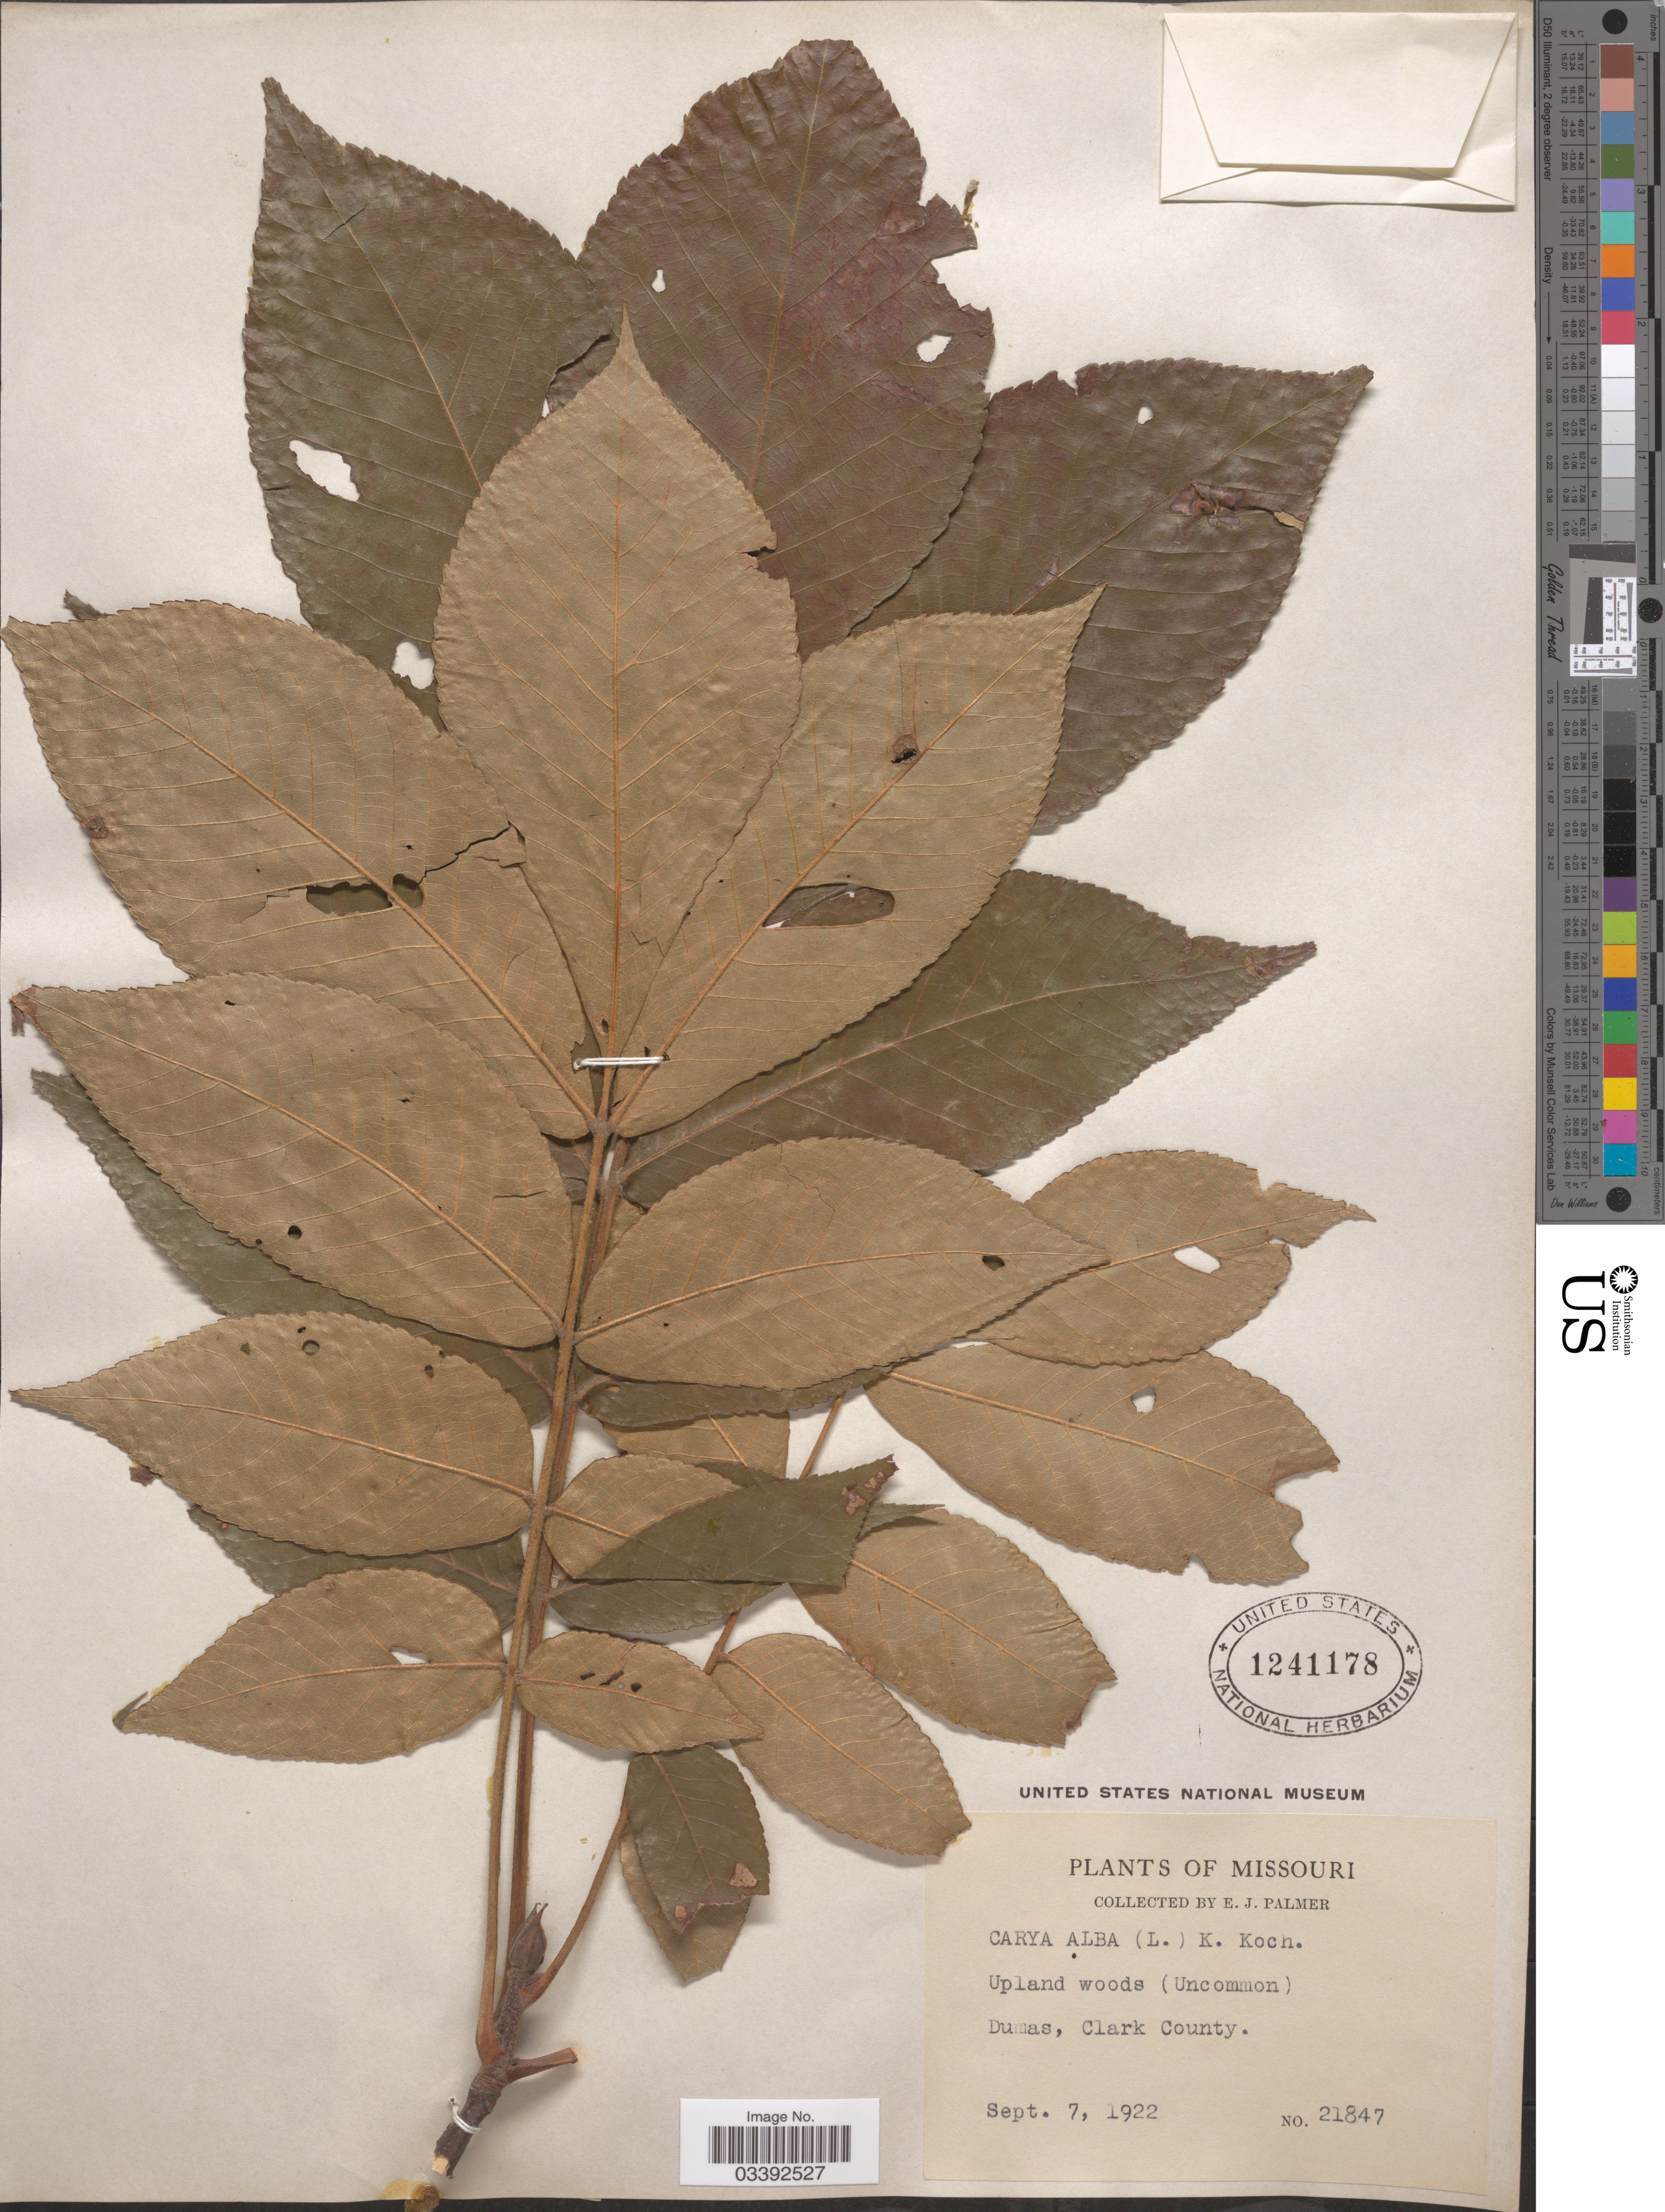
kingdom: Plantae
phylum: Tracheophyta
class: Magnoliopsida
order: Fagales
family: Juglandaceae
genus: Carya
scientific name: Carya tomentosa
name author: (Lam.) Nutt.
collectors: E. J. Palmer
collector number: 21847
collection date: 1922-09-07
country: United States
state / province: Missouri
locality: Dumas, Clark County.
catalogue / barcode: US 1241178